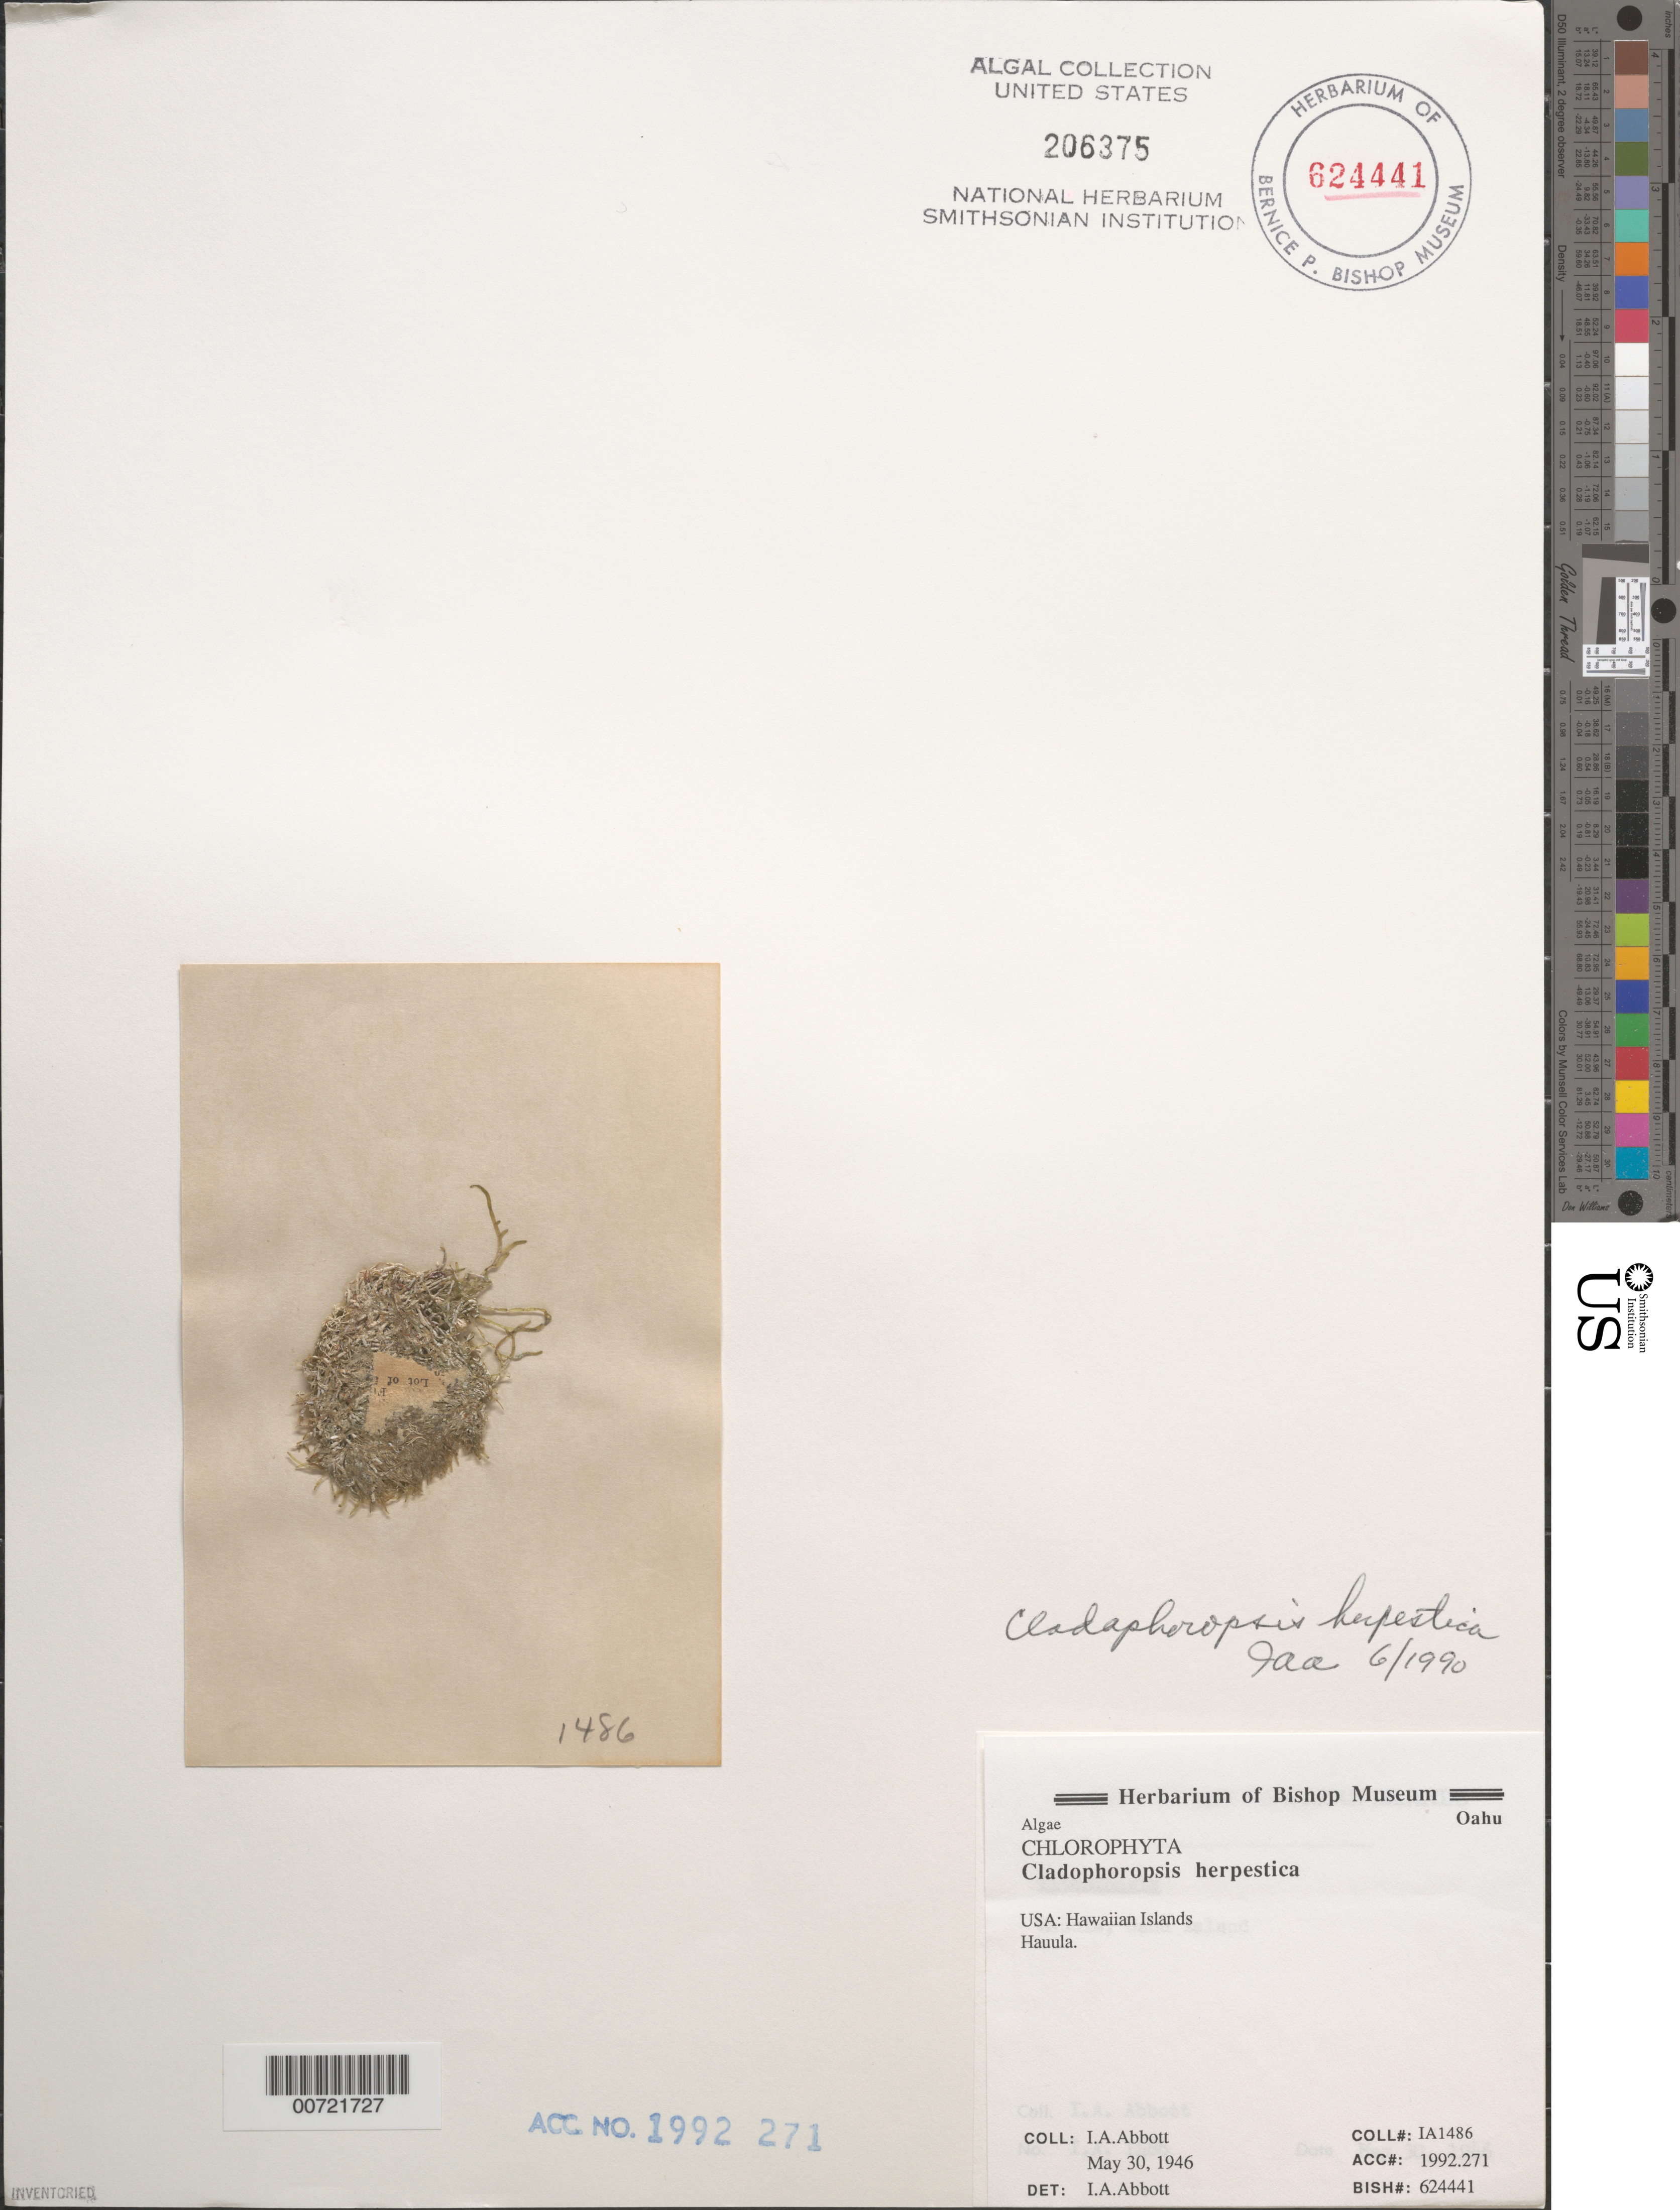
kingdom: Plantae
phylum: Chlorophyta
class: Ulvophyceae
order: Cladophorales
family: Cladophoraceae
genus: Lychaete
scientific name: Lychaete herpestica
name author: (Montagne) M.J. Wynne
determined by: Algae name updating Project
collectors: I. A. Abbott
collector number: IAA 1486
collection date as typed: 30 May 1946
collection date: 1946-05-30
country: United States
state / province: Hawaii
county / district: Honolulu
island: Oahu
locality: Hau'ula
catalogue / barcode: US 206375